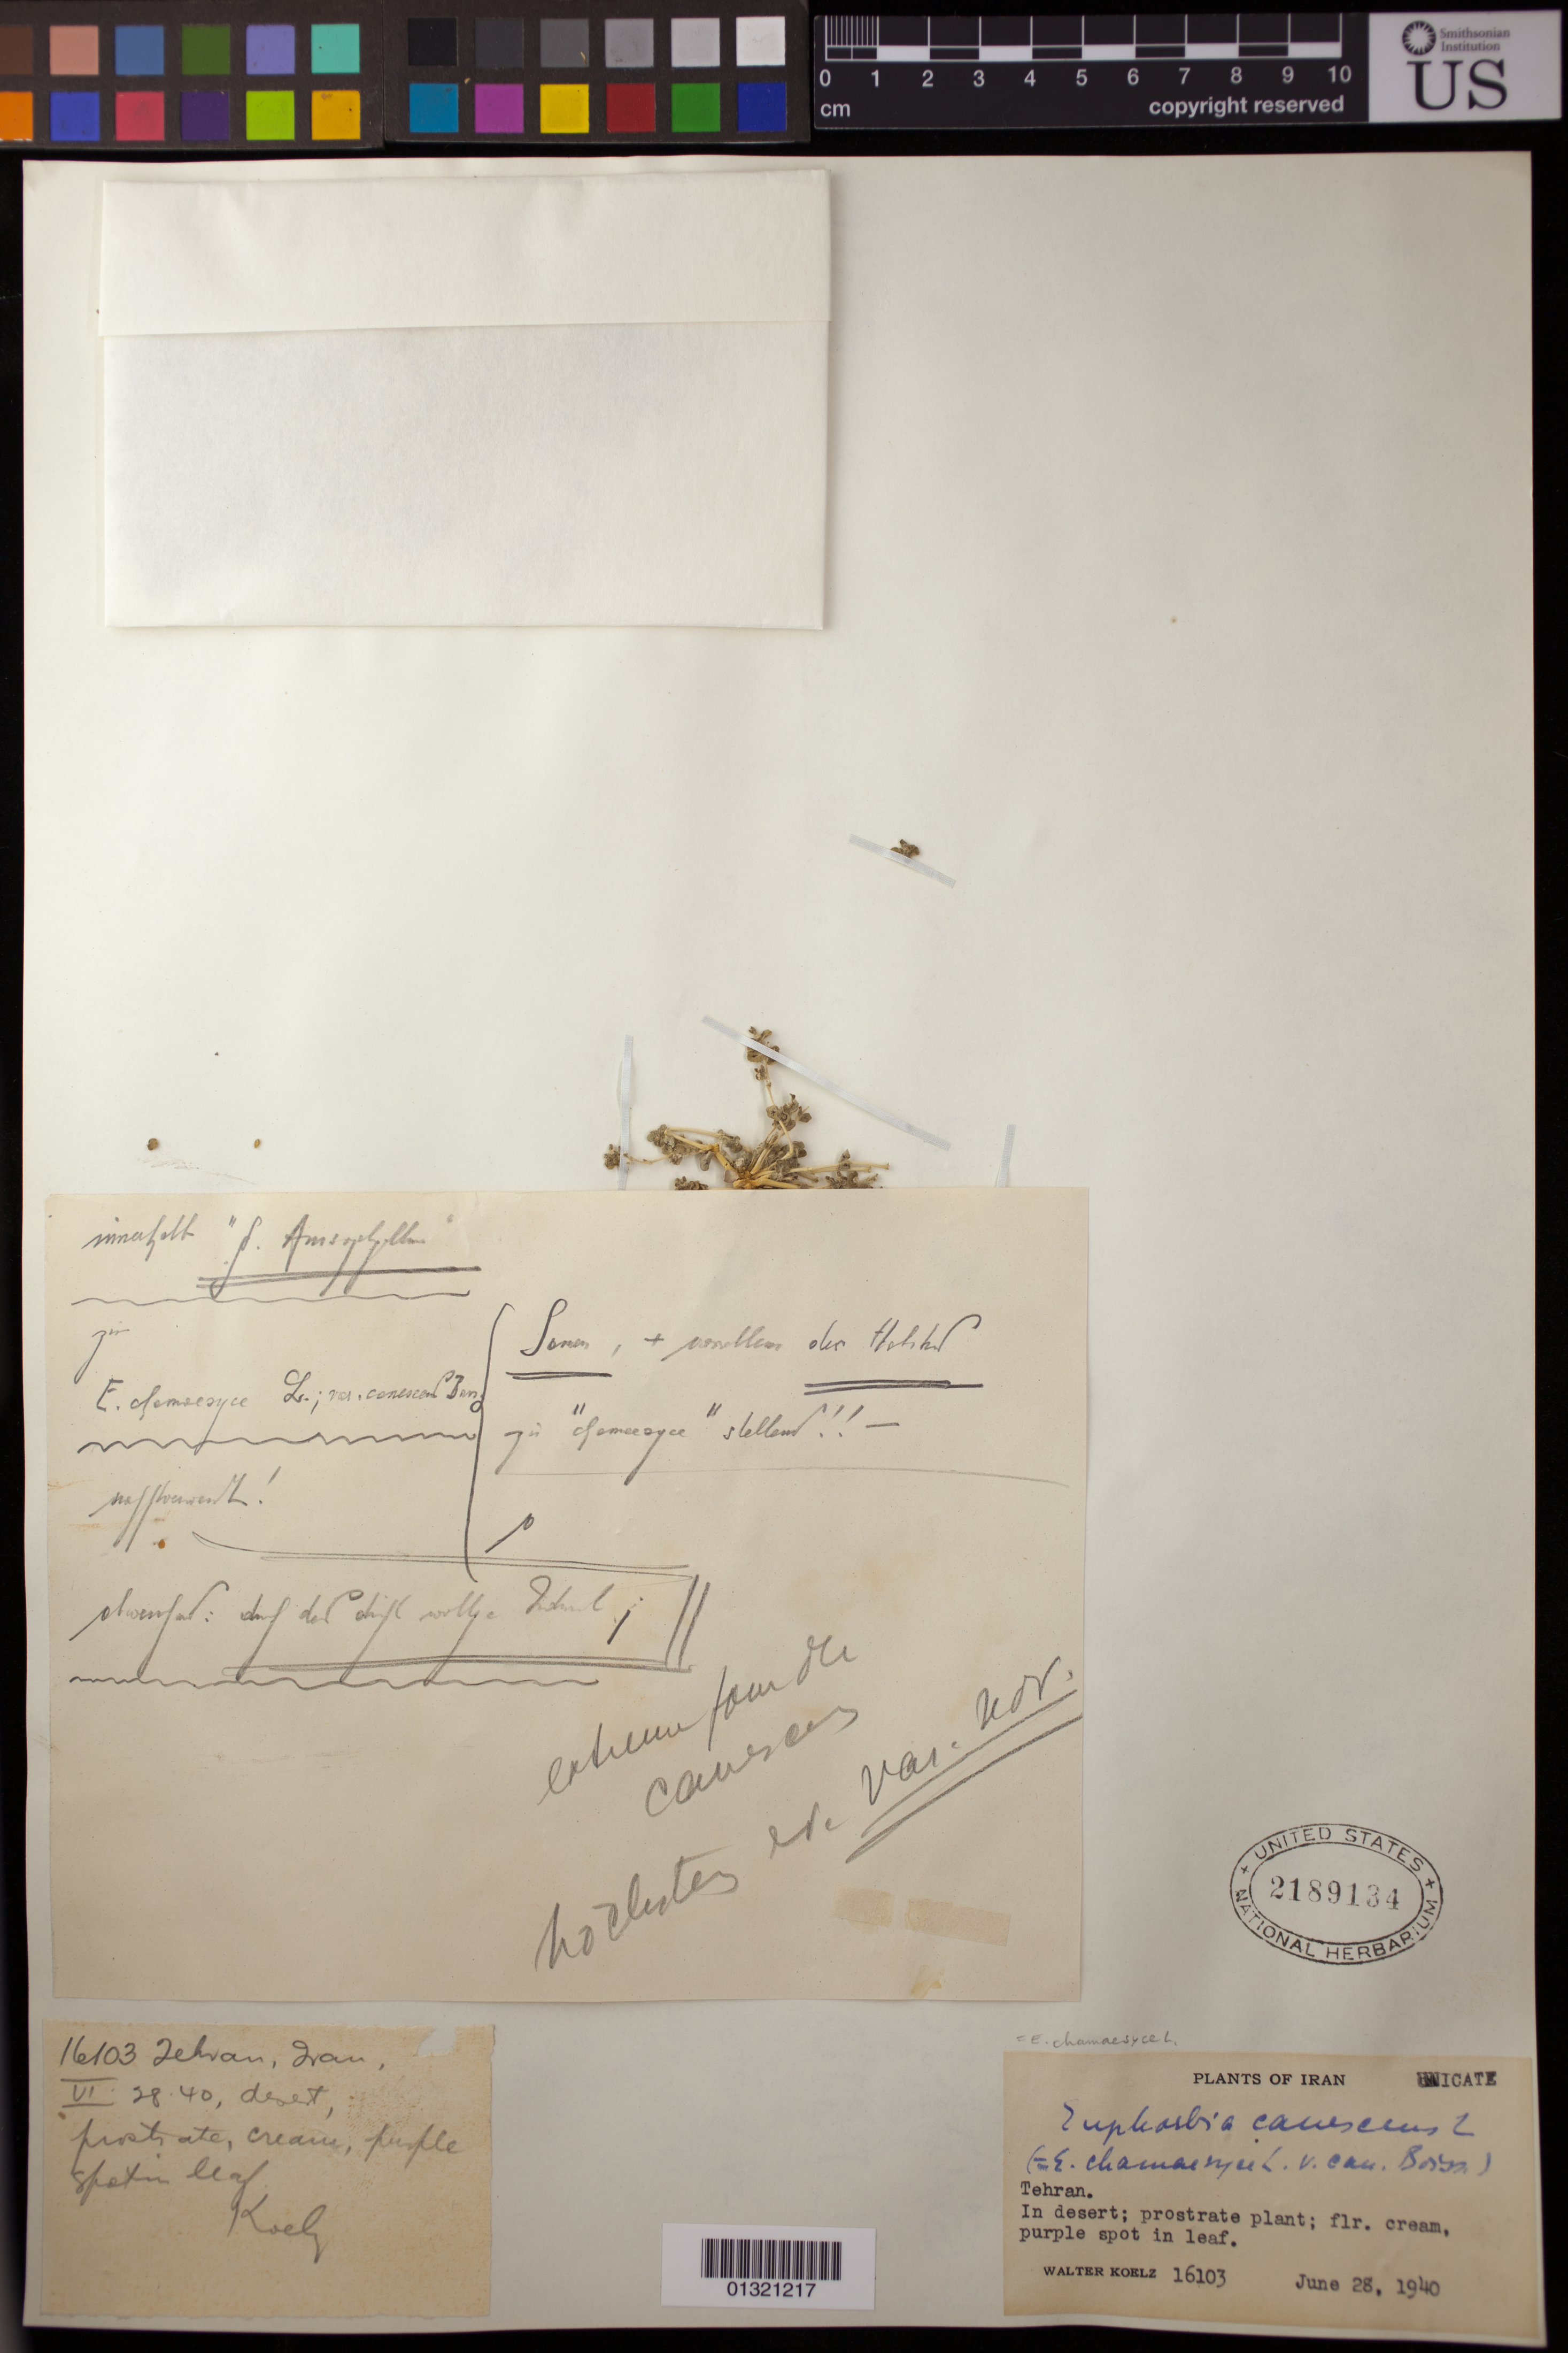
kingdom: Plantae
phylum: Tracheophyta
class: Magnoliopsida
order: Malpighiales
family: Euphorbiaceae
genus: Euphorbia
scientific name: Euphorbia chamaesyce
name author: L.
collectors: W. N. Koelz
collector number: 16103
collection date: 1940-06-28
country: Iran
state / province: Tehran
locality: Tehran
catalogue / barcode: US 2189134